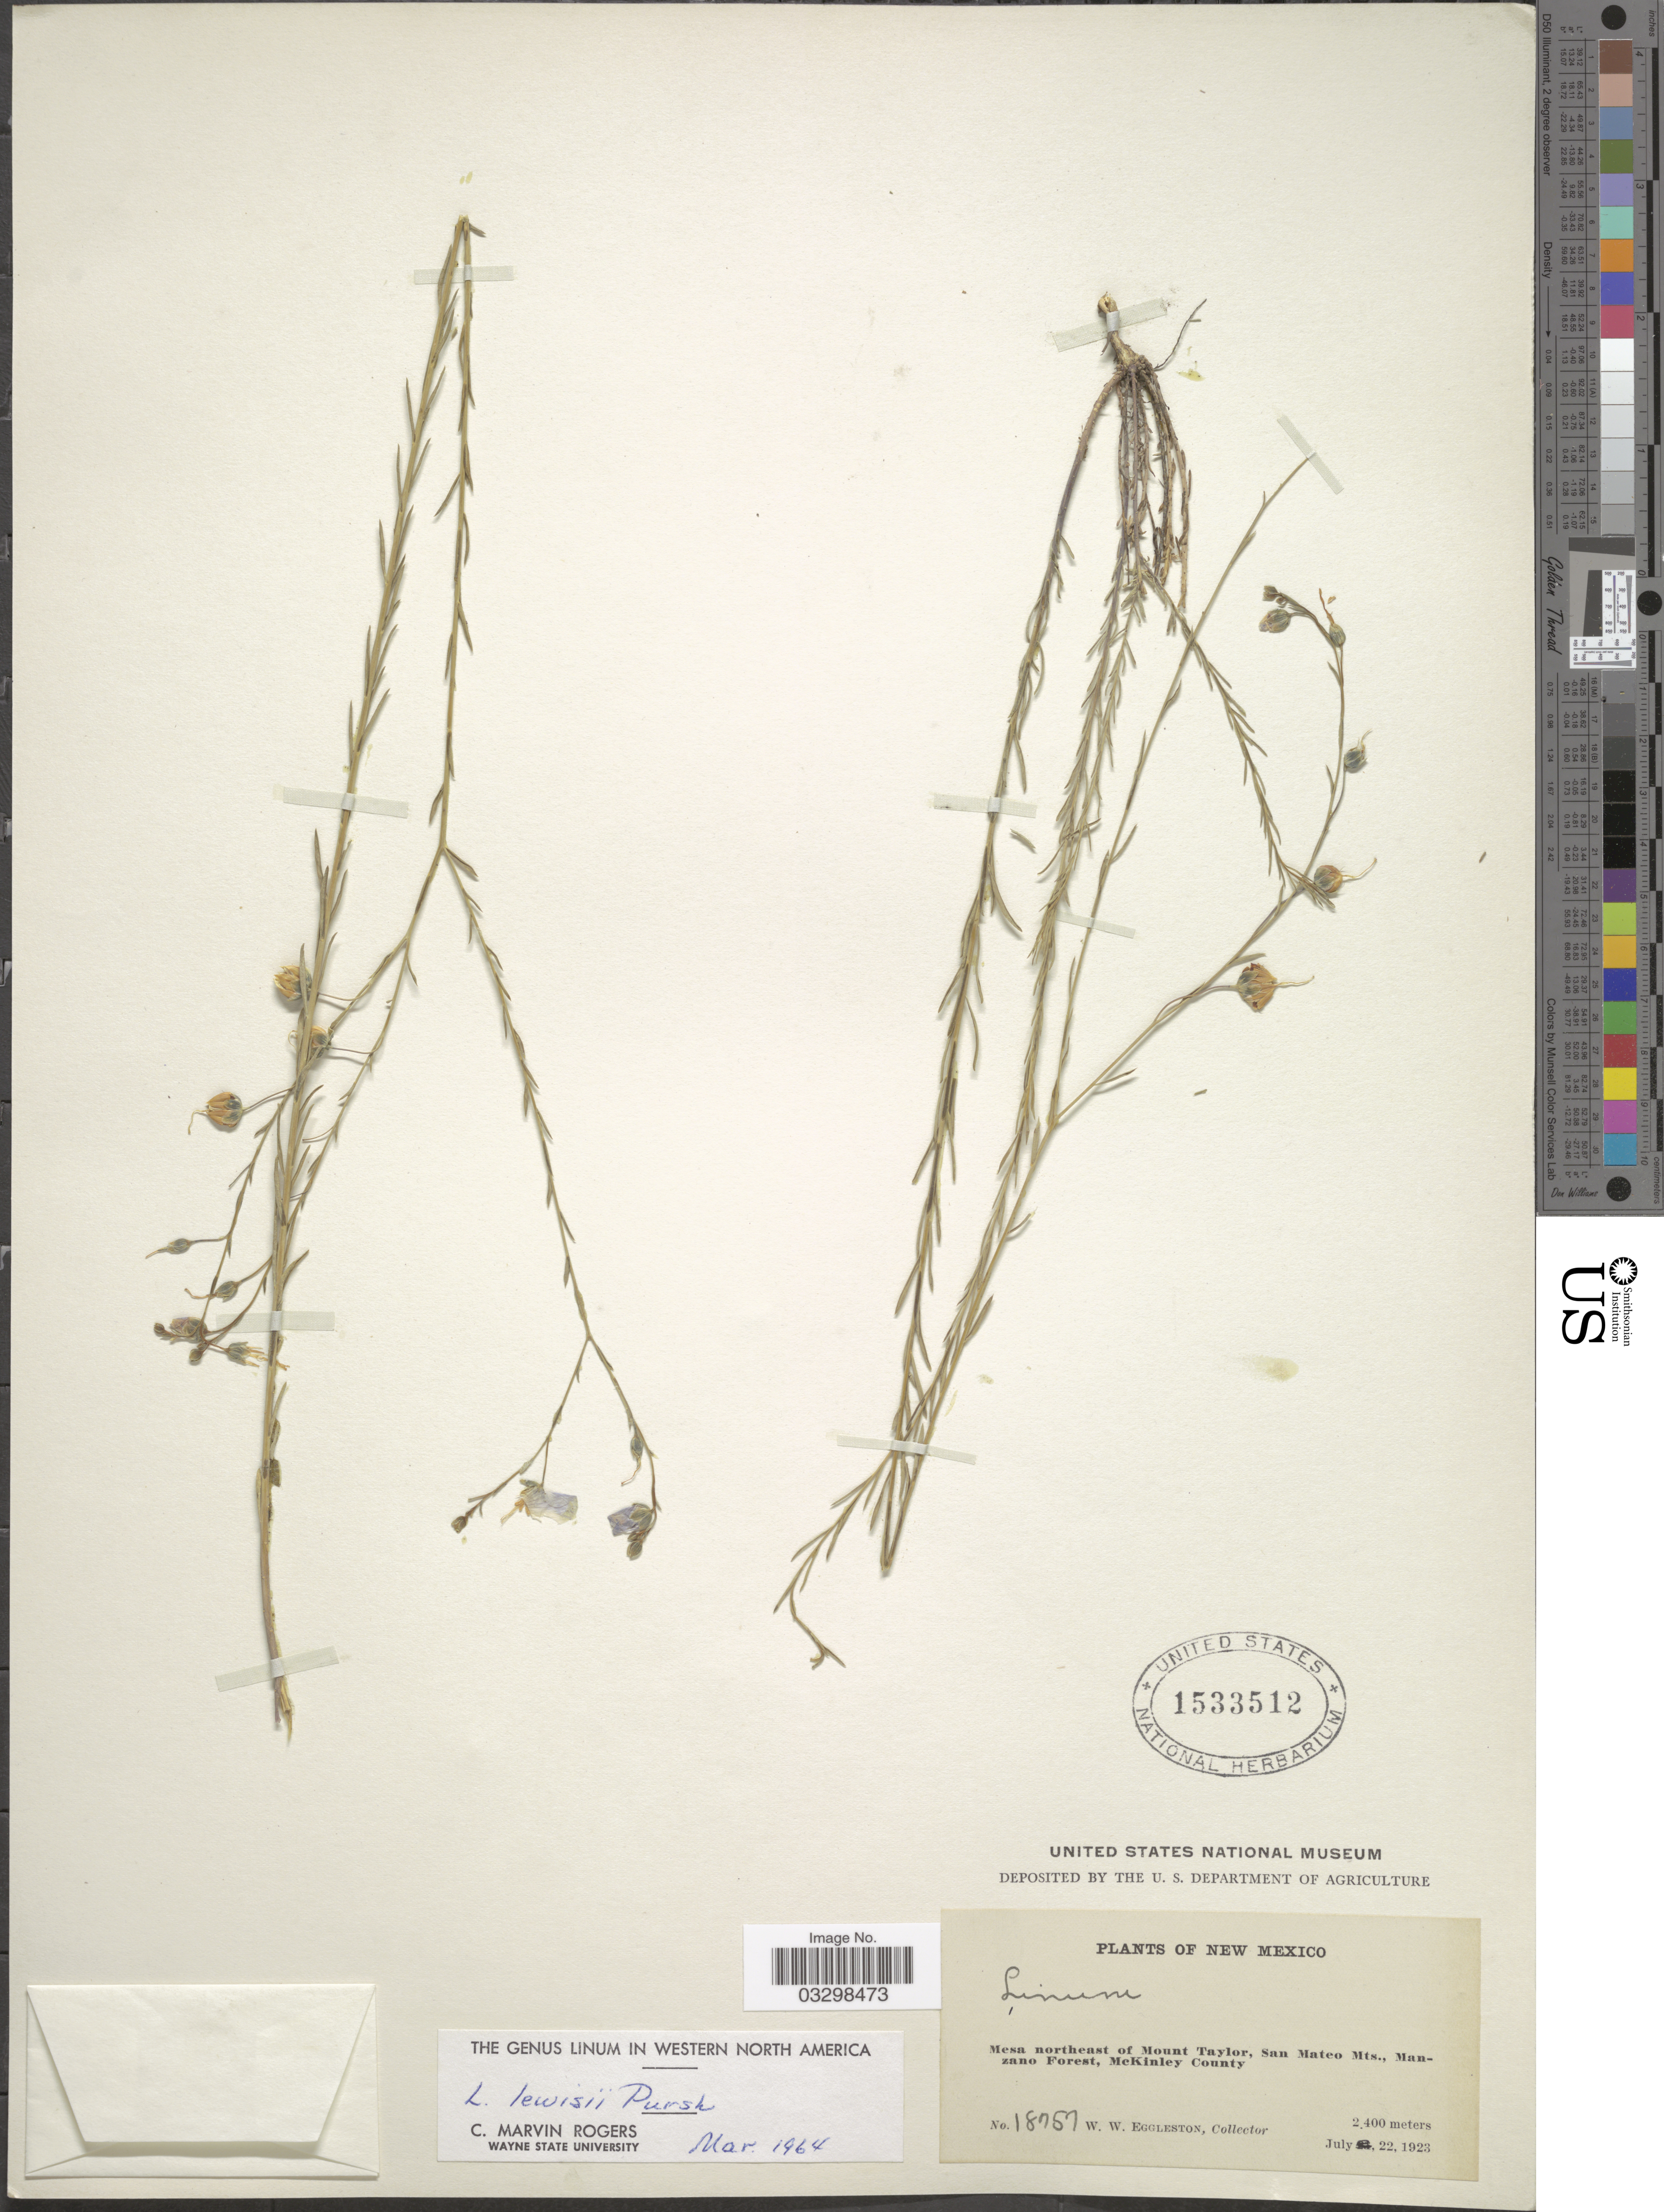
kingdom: Plantae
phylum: Tracheophyta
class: Magnoliopsida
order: Malpighiales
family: Linaceae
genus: Linum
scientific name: Linum lewisii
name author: Pursh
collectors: W. W. Eggleston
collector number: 18757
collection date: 1923-07-22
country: United States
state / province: New Mexico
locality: Mesa northeast of Mount Taylor, San Mateo Mts., Manzano Forest, McKinley County.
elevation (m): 2400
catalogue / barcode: US 1533512